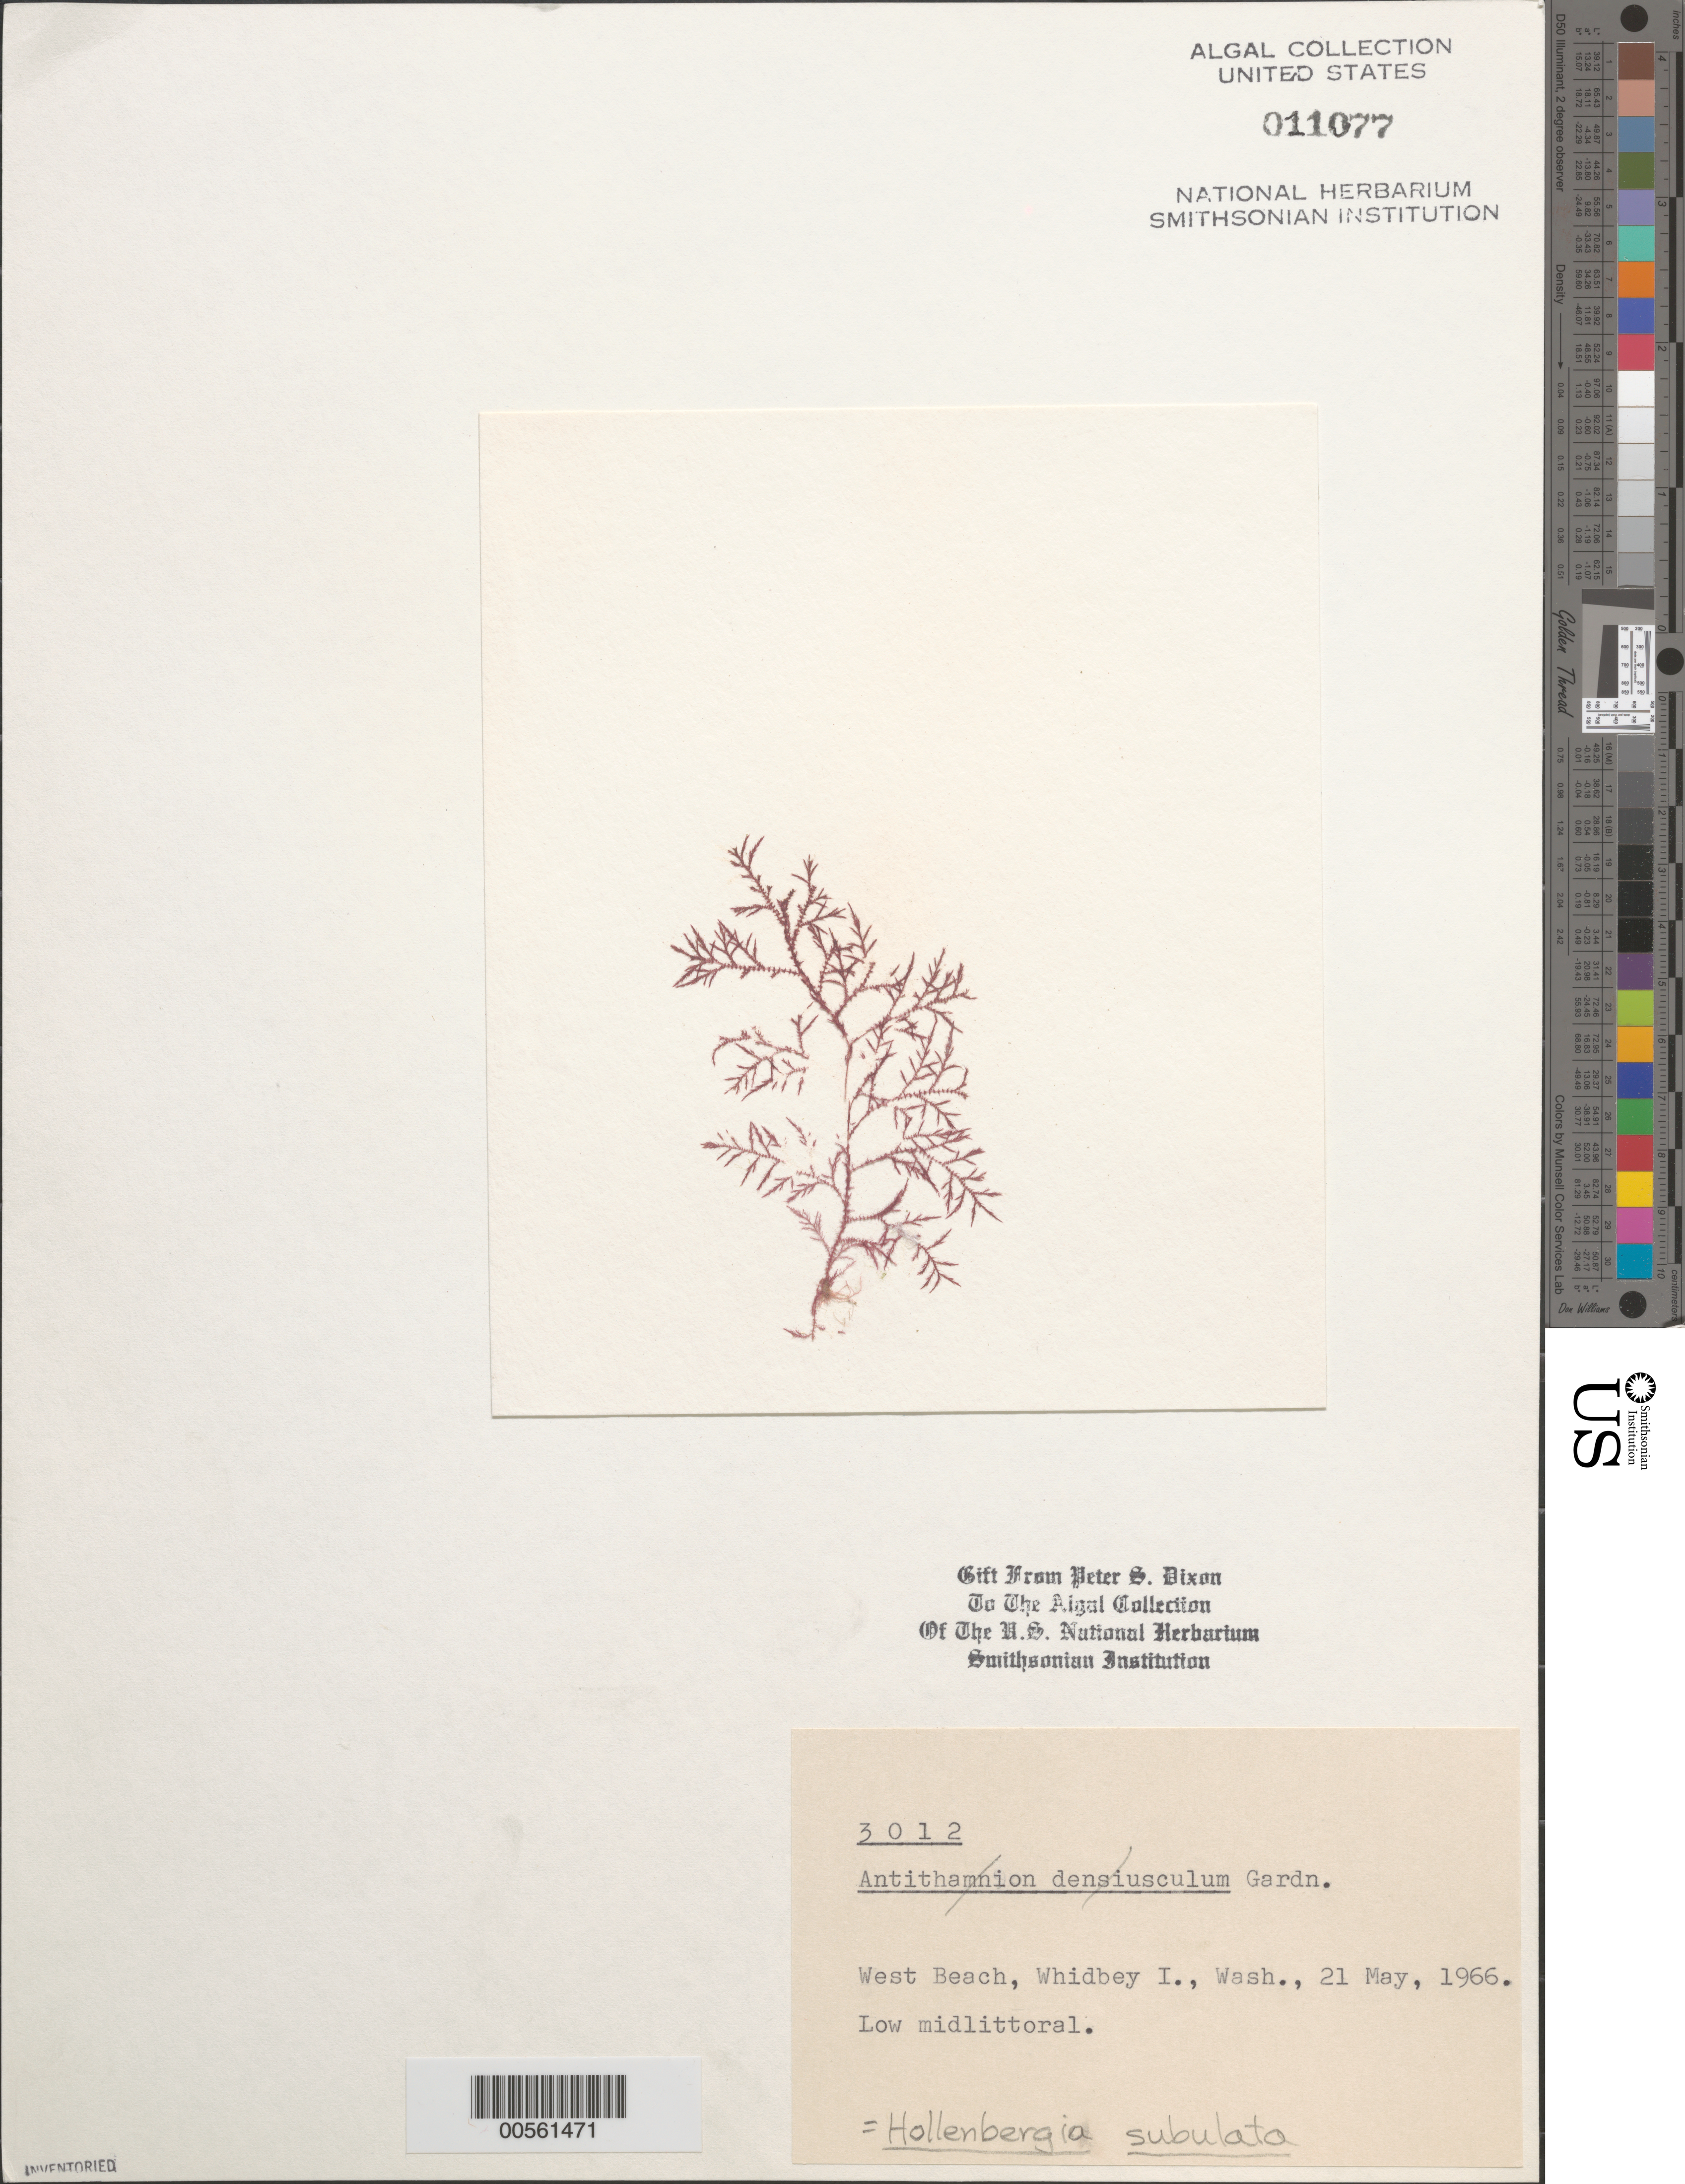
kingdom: Plantae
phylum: Rhodophyta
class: Florideophyceae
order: Ceramiales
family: Ceramiaceae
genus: Hollenbergia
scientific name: Hollenbergia subulata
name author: (Harv.) Wollaston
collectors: P. S. Dixon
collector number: PSD 3012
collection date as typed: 21 May 1966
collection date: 1966-05-21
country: United States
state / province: Washington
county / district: Island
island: Whidbey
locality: West Beach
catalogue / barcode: US 11077